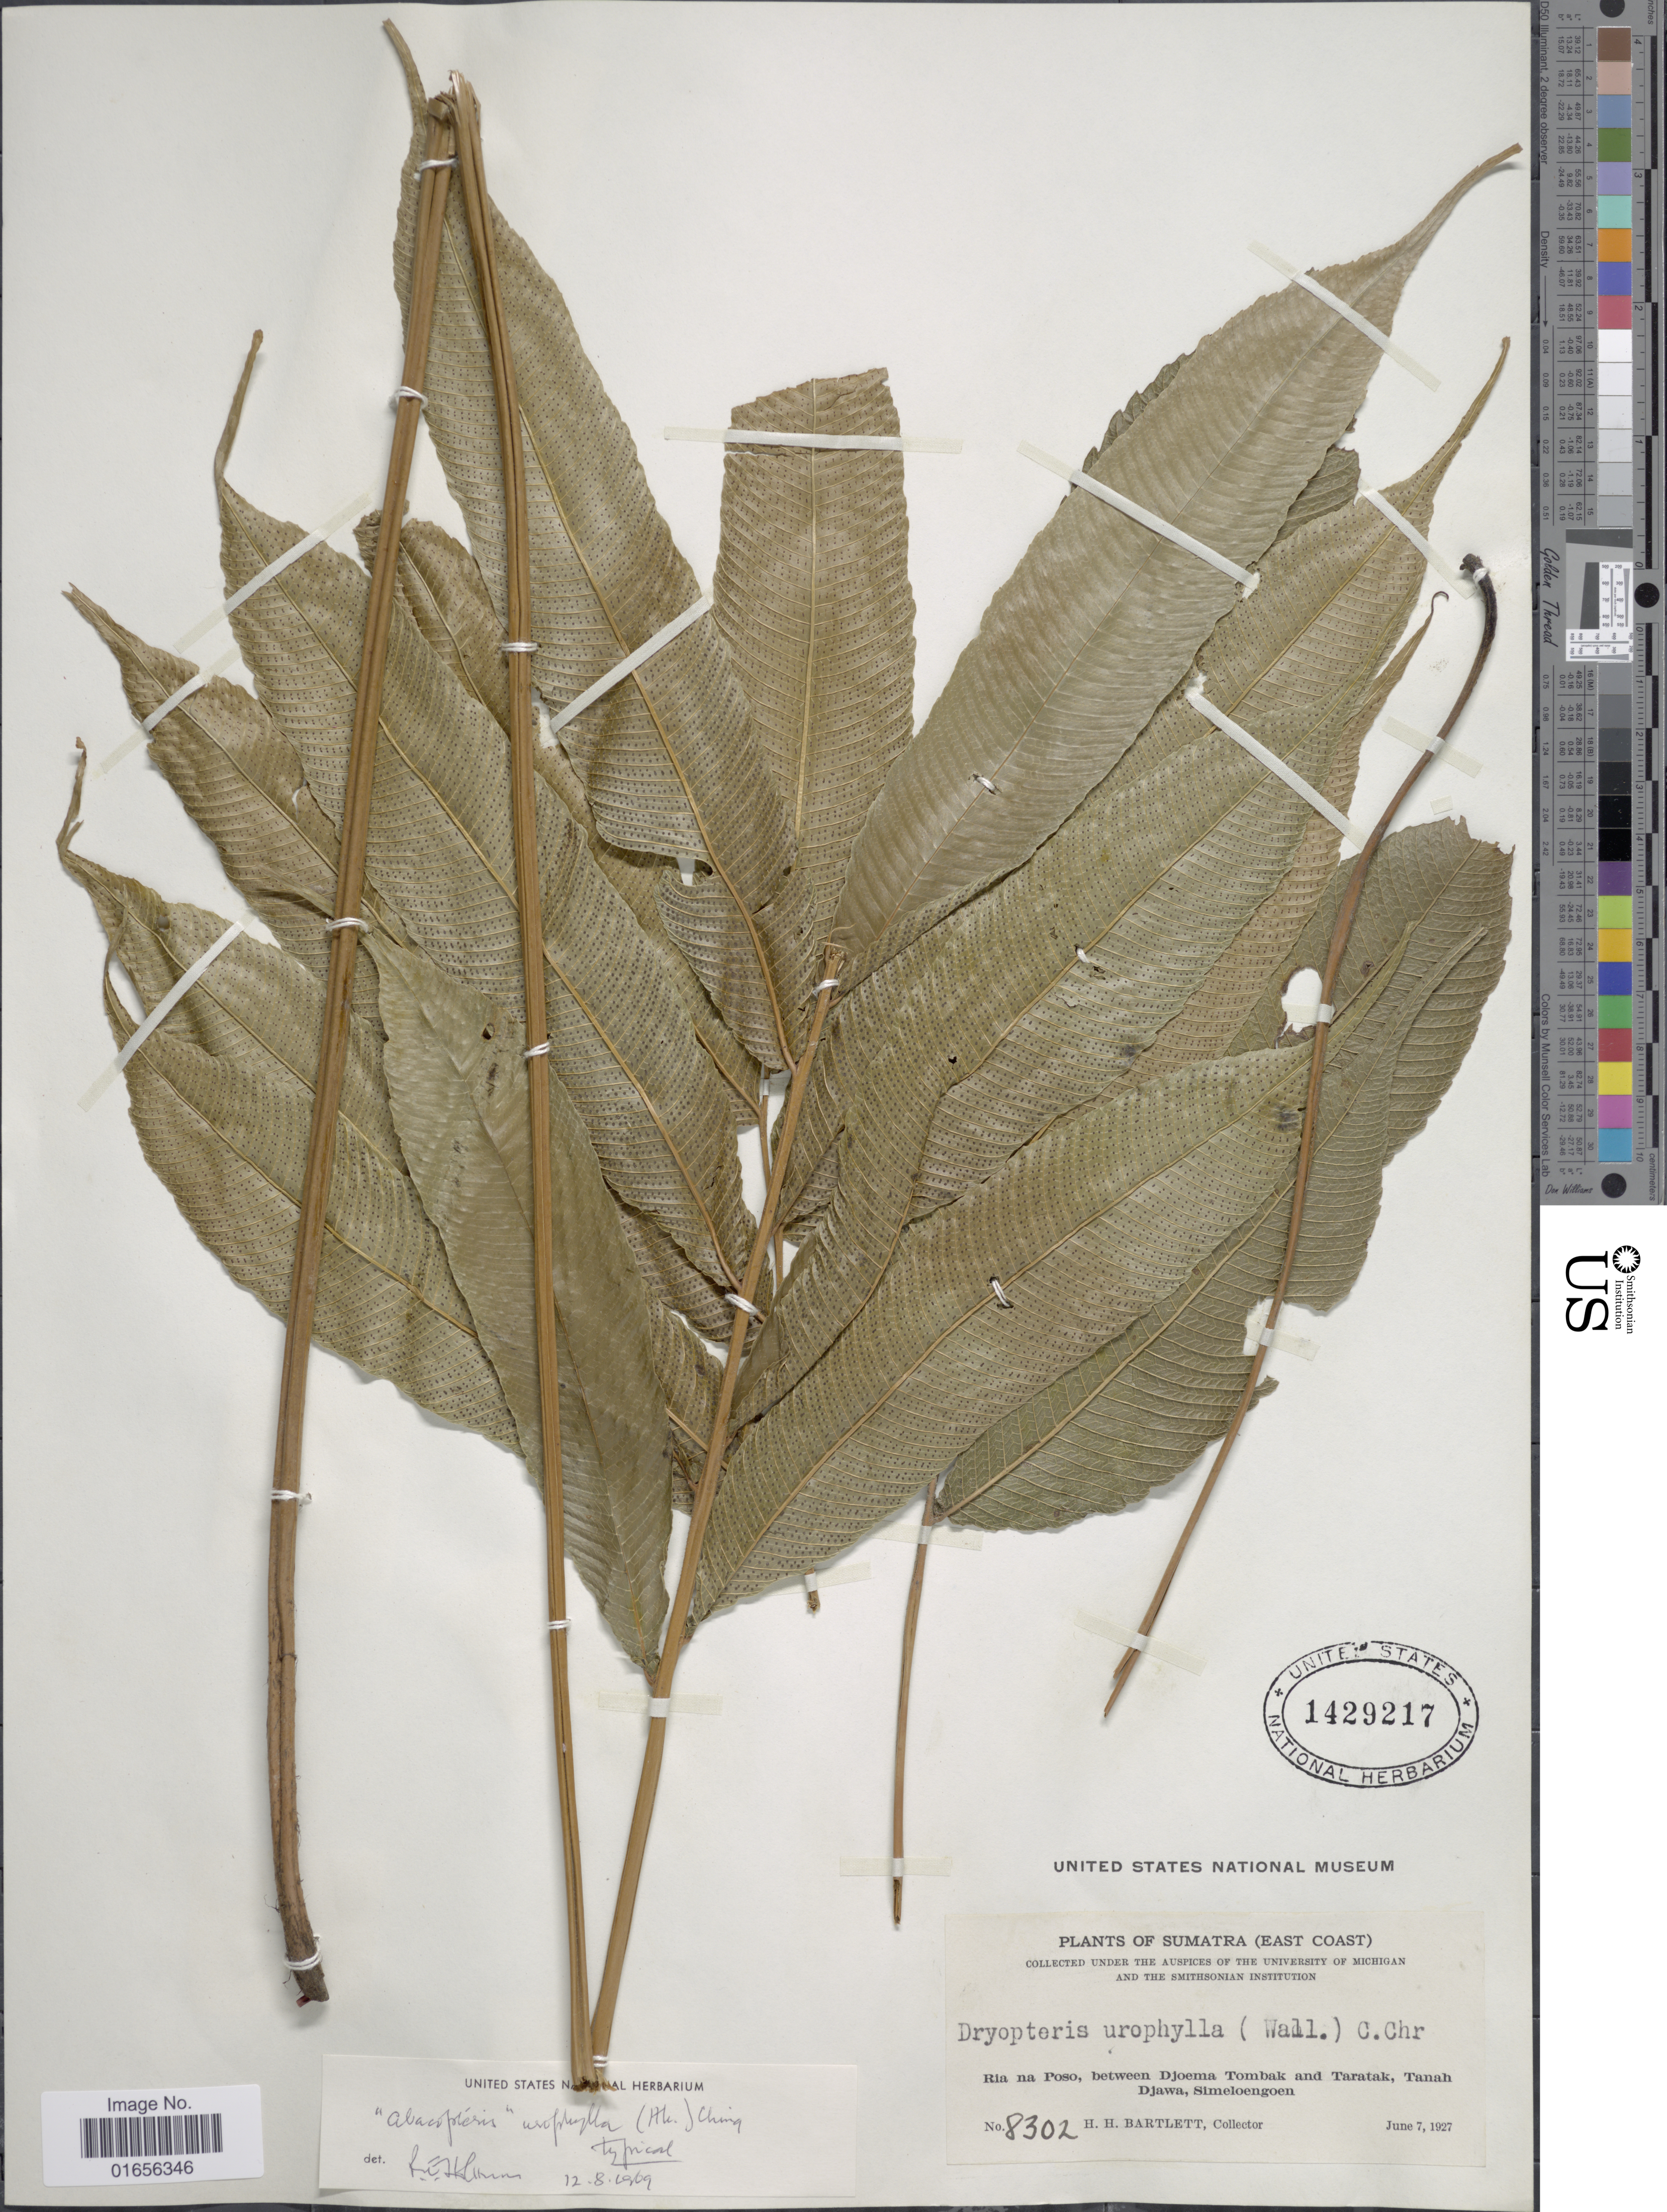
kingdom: Plantae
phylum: Tracheophyta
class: Polypodiopsida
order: Polypodiales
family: Thelypteridaceae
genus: Pronephrium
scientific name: Pronephrium repandum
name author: (Fée) Holttum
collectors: H. H. Bartlett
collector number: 8302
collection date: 1927-06-07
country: Indonesia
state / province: Sumatra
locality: Sumatra (East Coast), Ria na Poso, between Djoema Tombak and Taratak, Tanah Djawa, Simeloengoen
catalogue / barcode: US 1429217